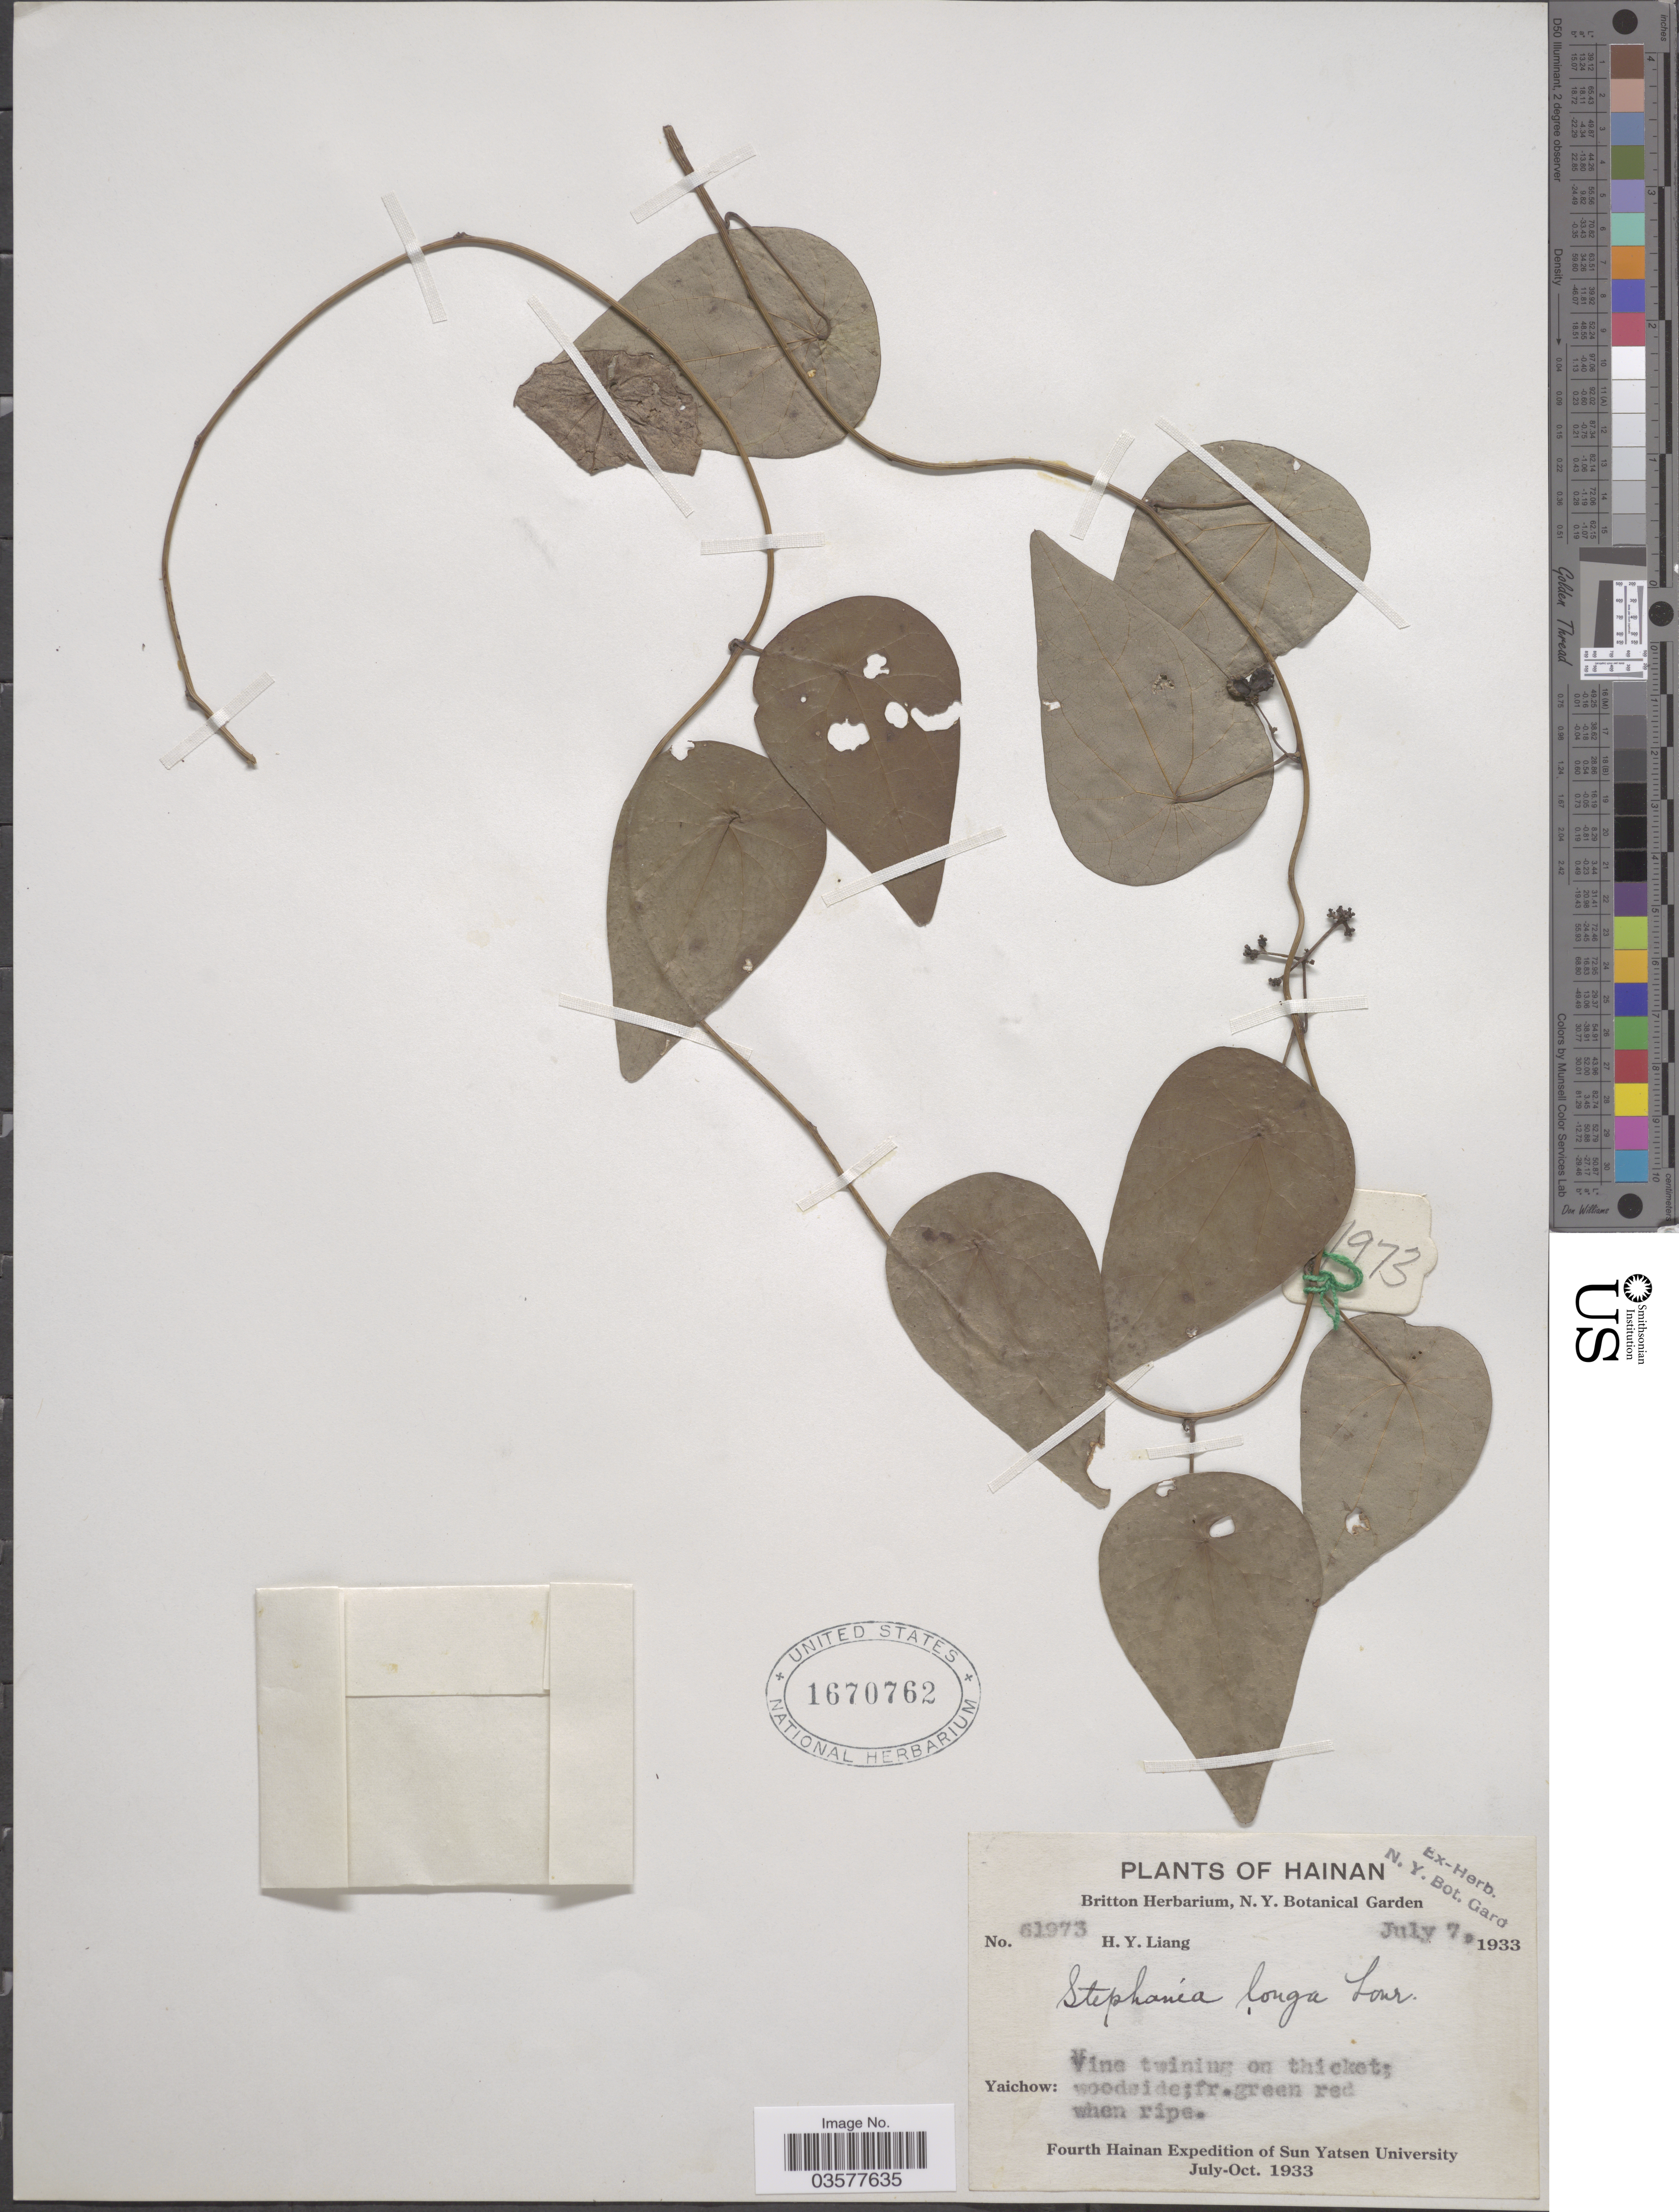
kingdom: Plantae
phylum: Tracheophyta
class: Magnoliopsida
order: Ranunculales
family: Menispermaceae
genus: Stephania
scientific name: Stephania longa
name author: Lour.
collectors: H. Y. Liang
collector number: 61973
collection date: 1933-07-07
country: China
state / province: Hainan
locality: Yaichow.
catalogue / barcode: US 1670762